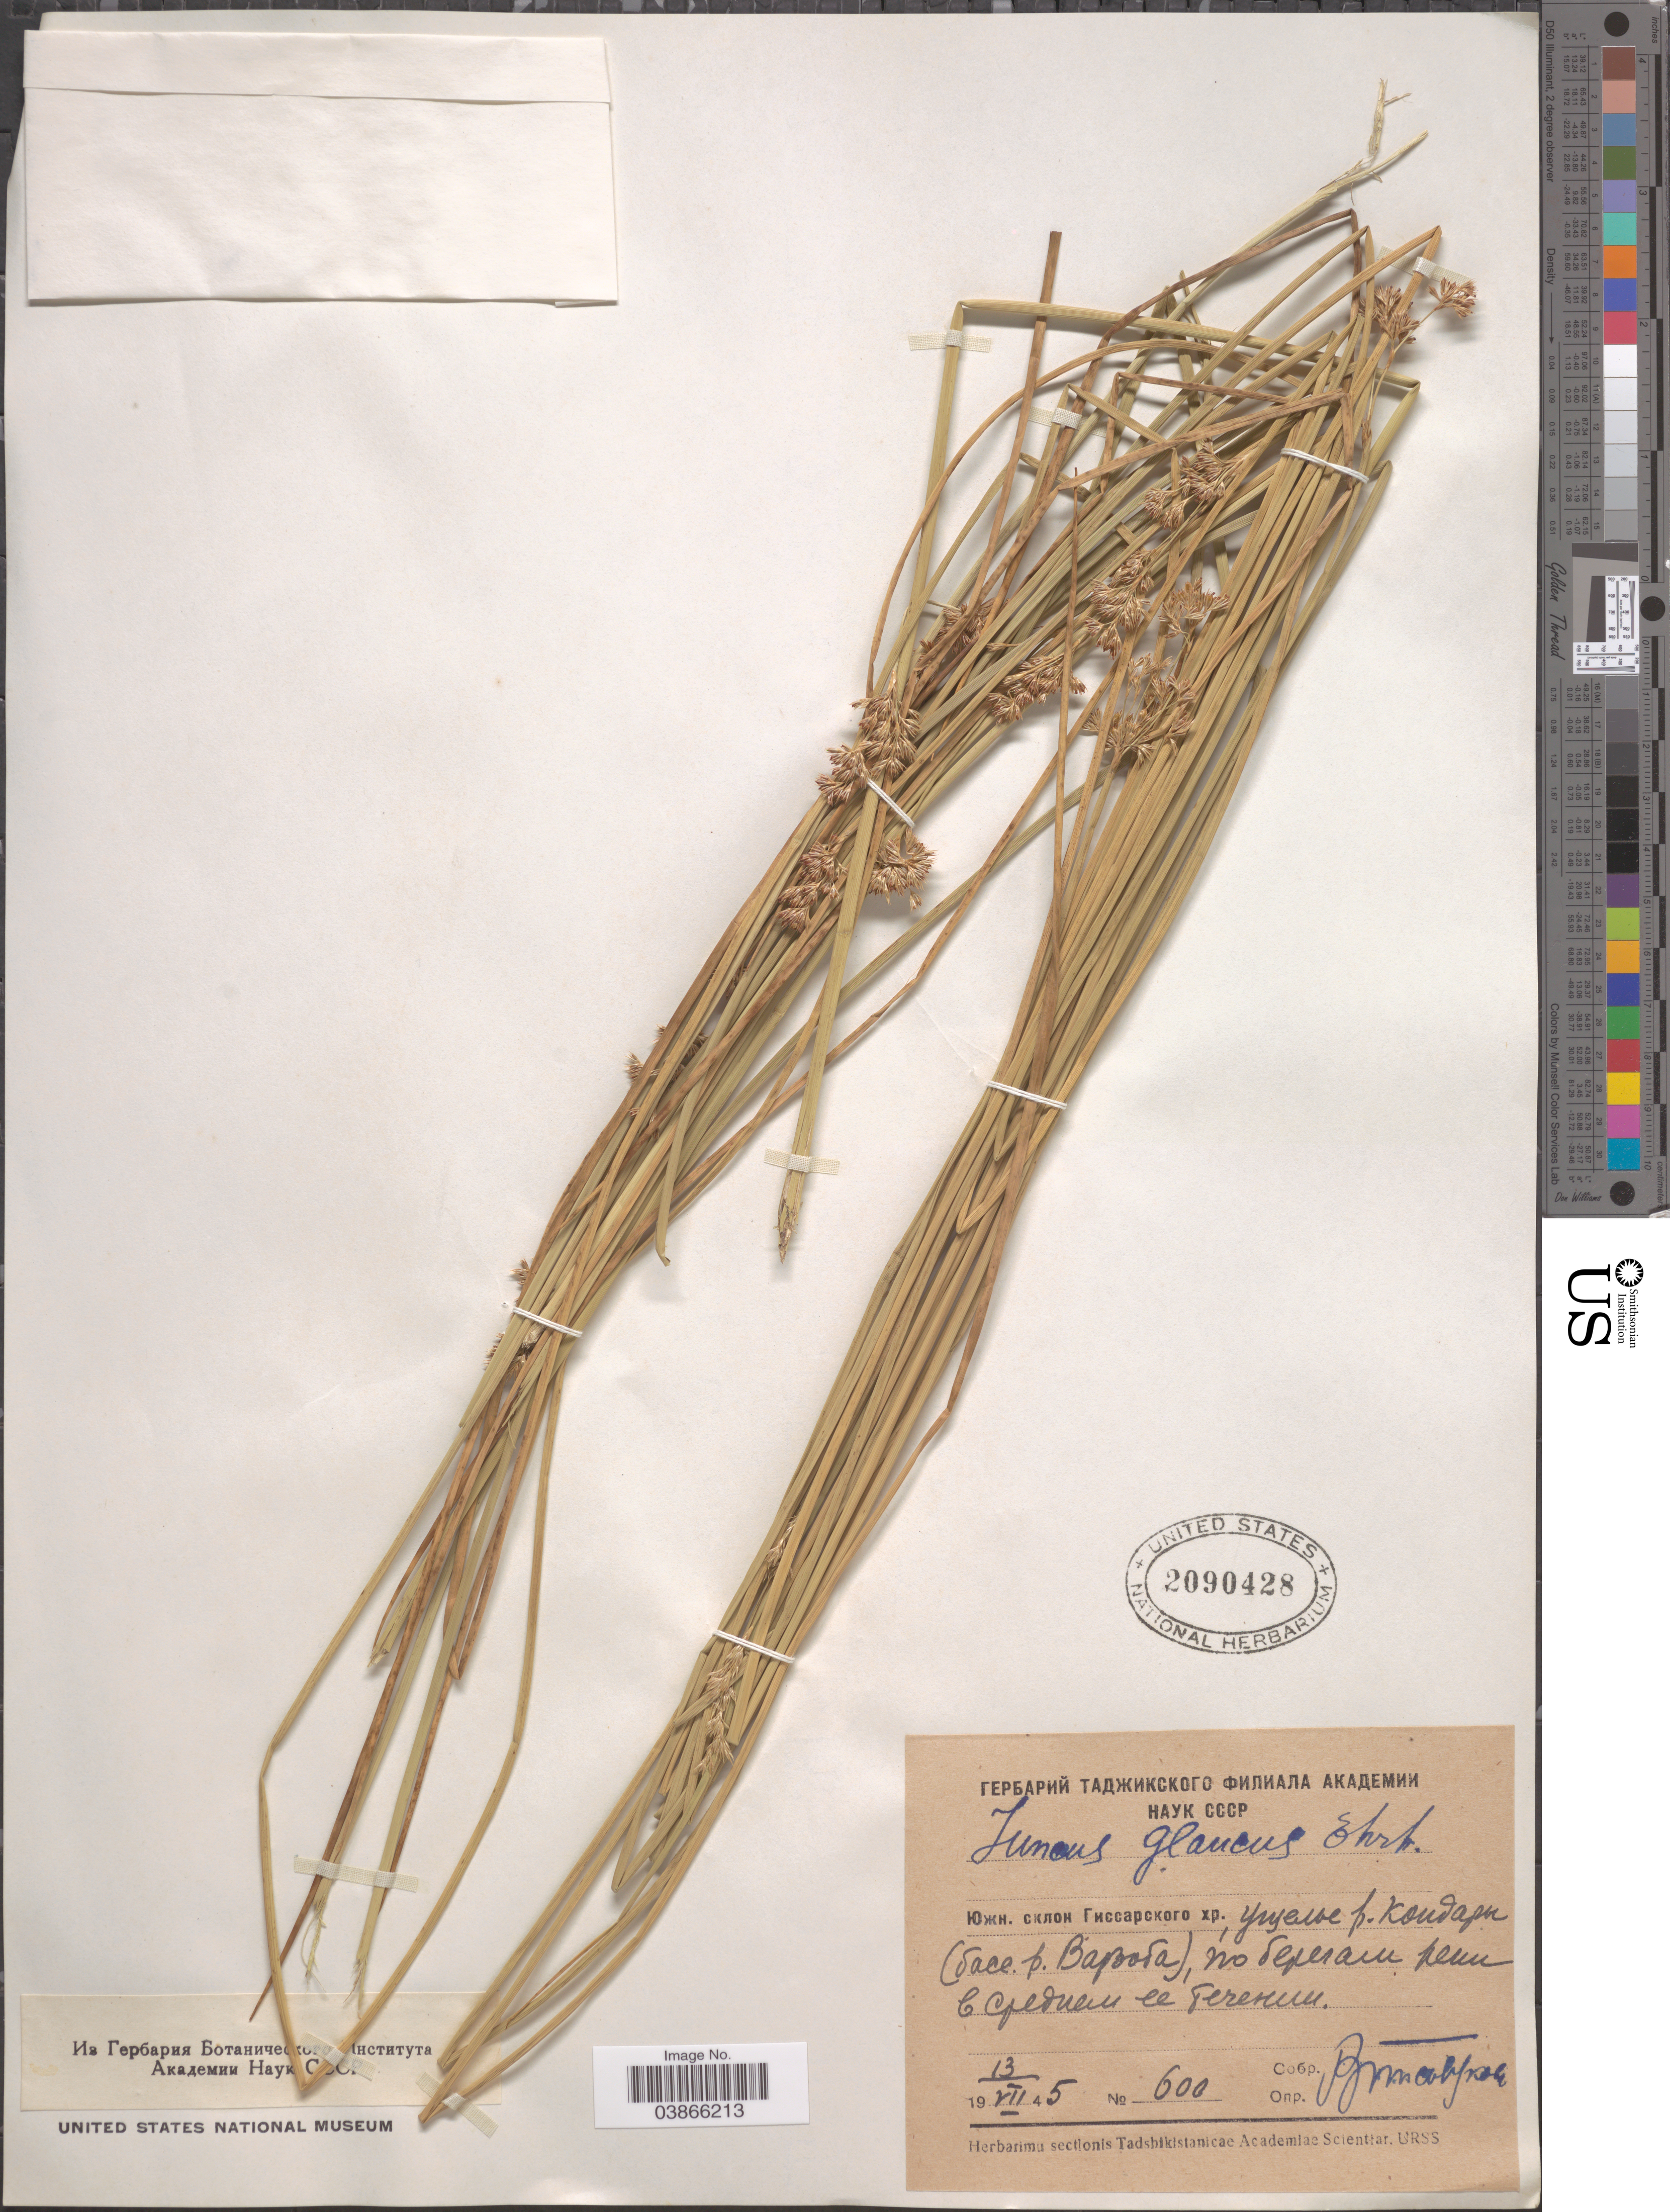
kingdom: Plantae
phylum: Tracheophyta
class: Liliopsida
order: Poales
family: Juncaceae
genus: Juncus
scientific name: Juncus glaucus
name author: Ehrh.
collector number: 600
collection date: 1945-07-13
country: Tajikistan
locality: Gissar Mountains, basin of river Varzob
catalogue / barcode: US 2090428